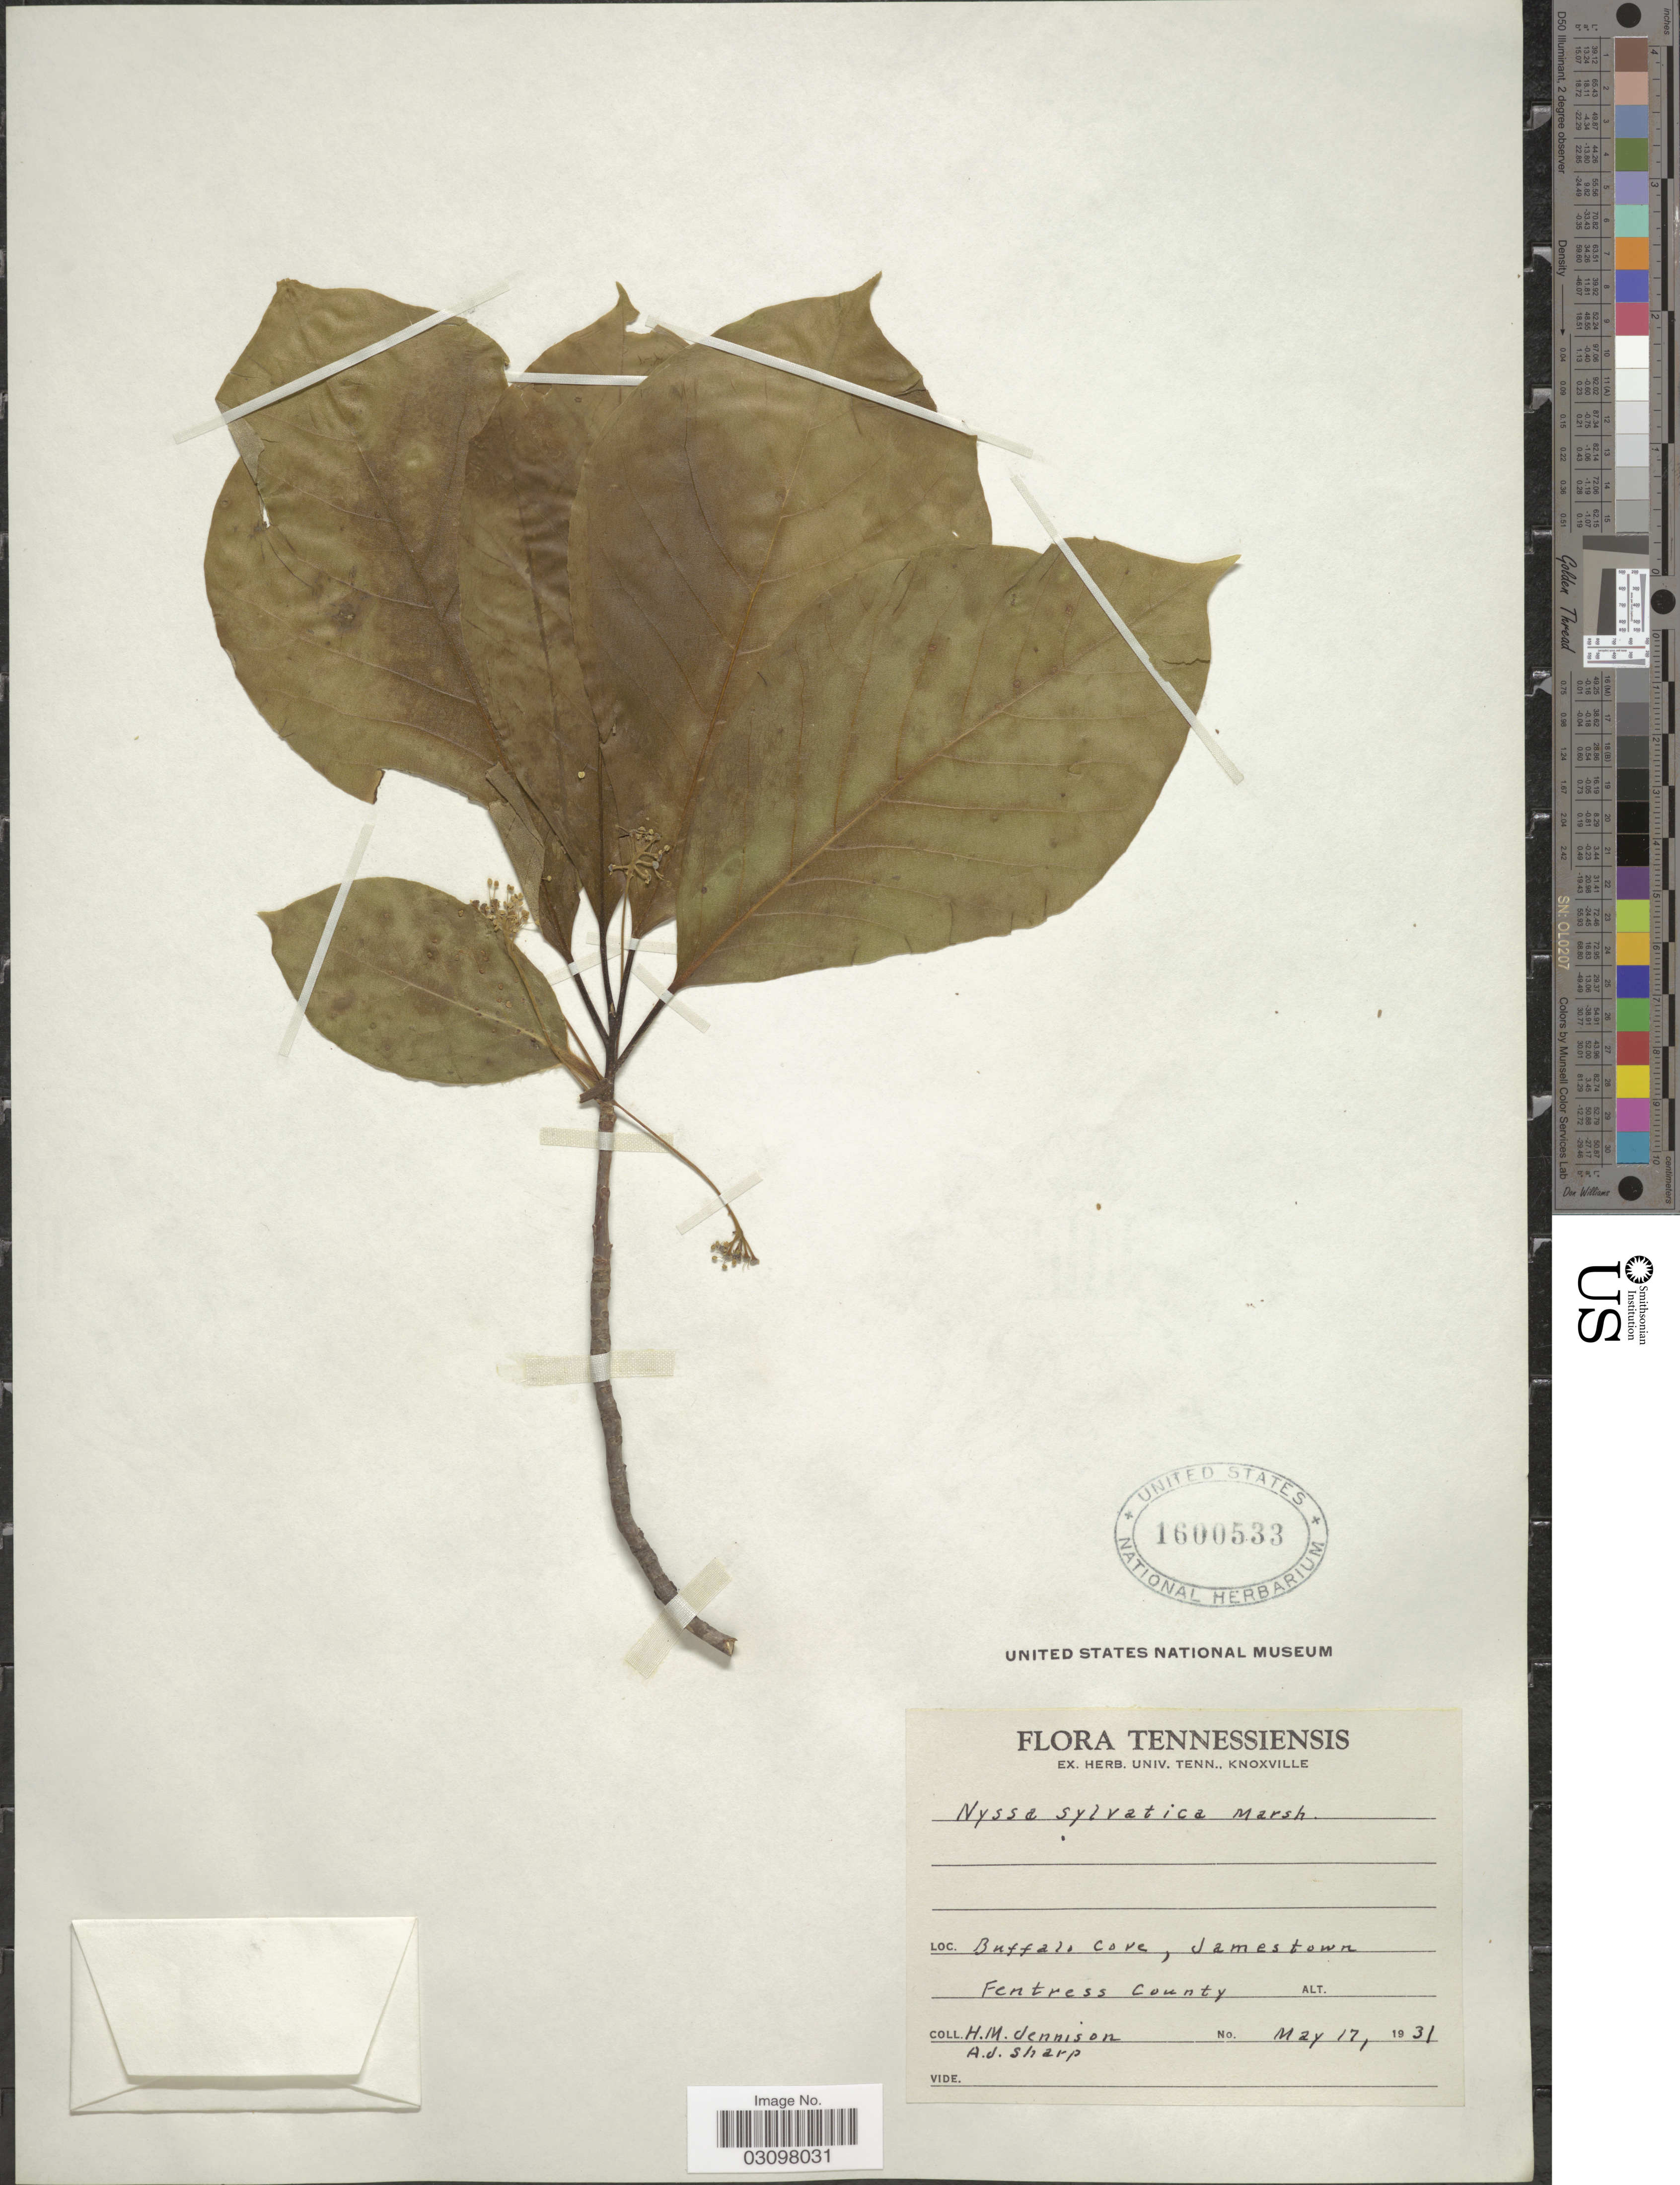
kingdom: Plantae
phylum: Tracheophyta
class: Magnoliopsida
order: Cornales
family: Nyssaceae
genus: Nyssa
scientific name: Nyssa sylvatica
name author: Marshall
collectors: H. Dennison & A. Sharp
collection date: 1931-05-17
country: United States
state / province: Tennessee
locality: Buffalo Core, Jamestown. Fentress County.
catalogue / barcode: US 1600533